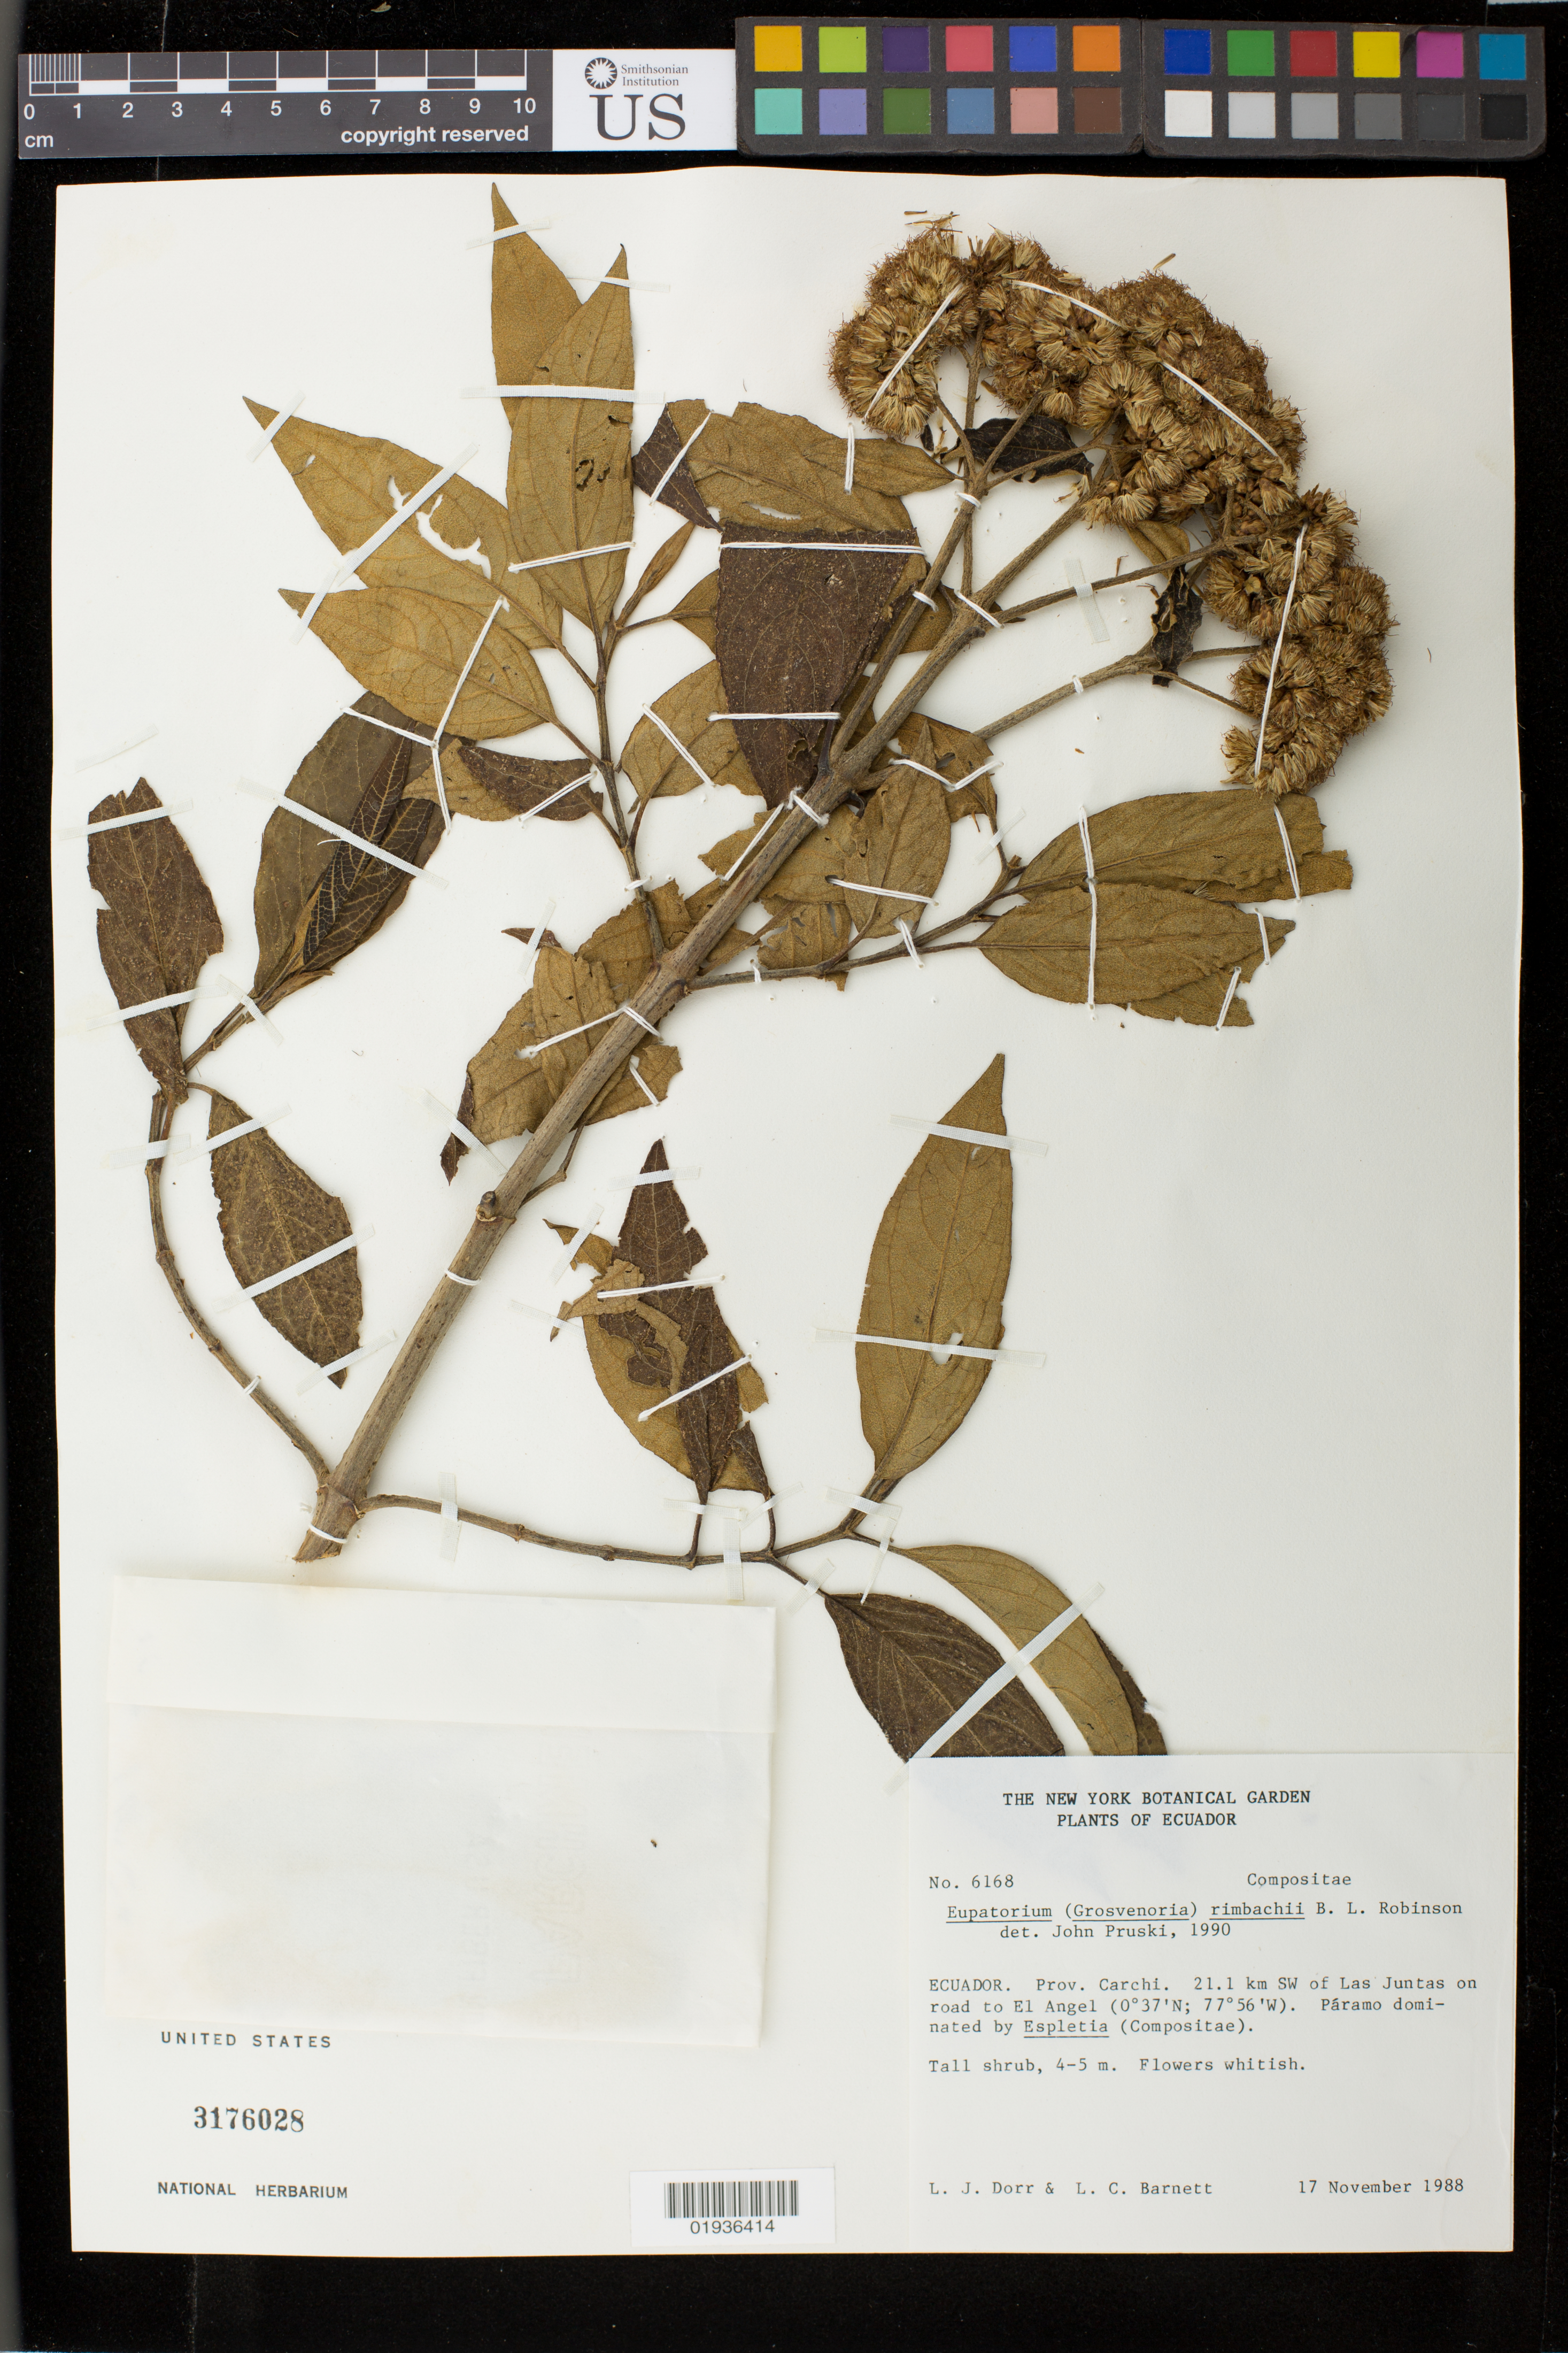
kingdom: Plantae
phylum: Tracheophyta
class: Magnoliopsida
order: Asterales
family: Asteraceae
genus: Grosvenoria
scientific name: Grosvenoria rimbachii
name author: (B.L. Rob.) R.M. King & H. Rob.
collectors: L. J. Dorr & L. C. Barnett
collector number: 6168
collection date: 1988-11-17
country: Ecuador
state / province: Carchi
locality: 21.1 km SW of Las Juntas on road to El Angel.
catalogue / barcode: US 3176028